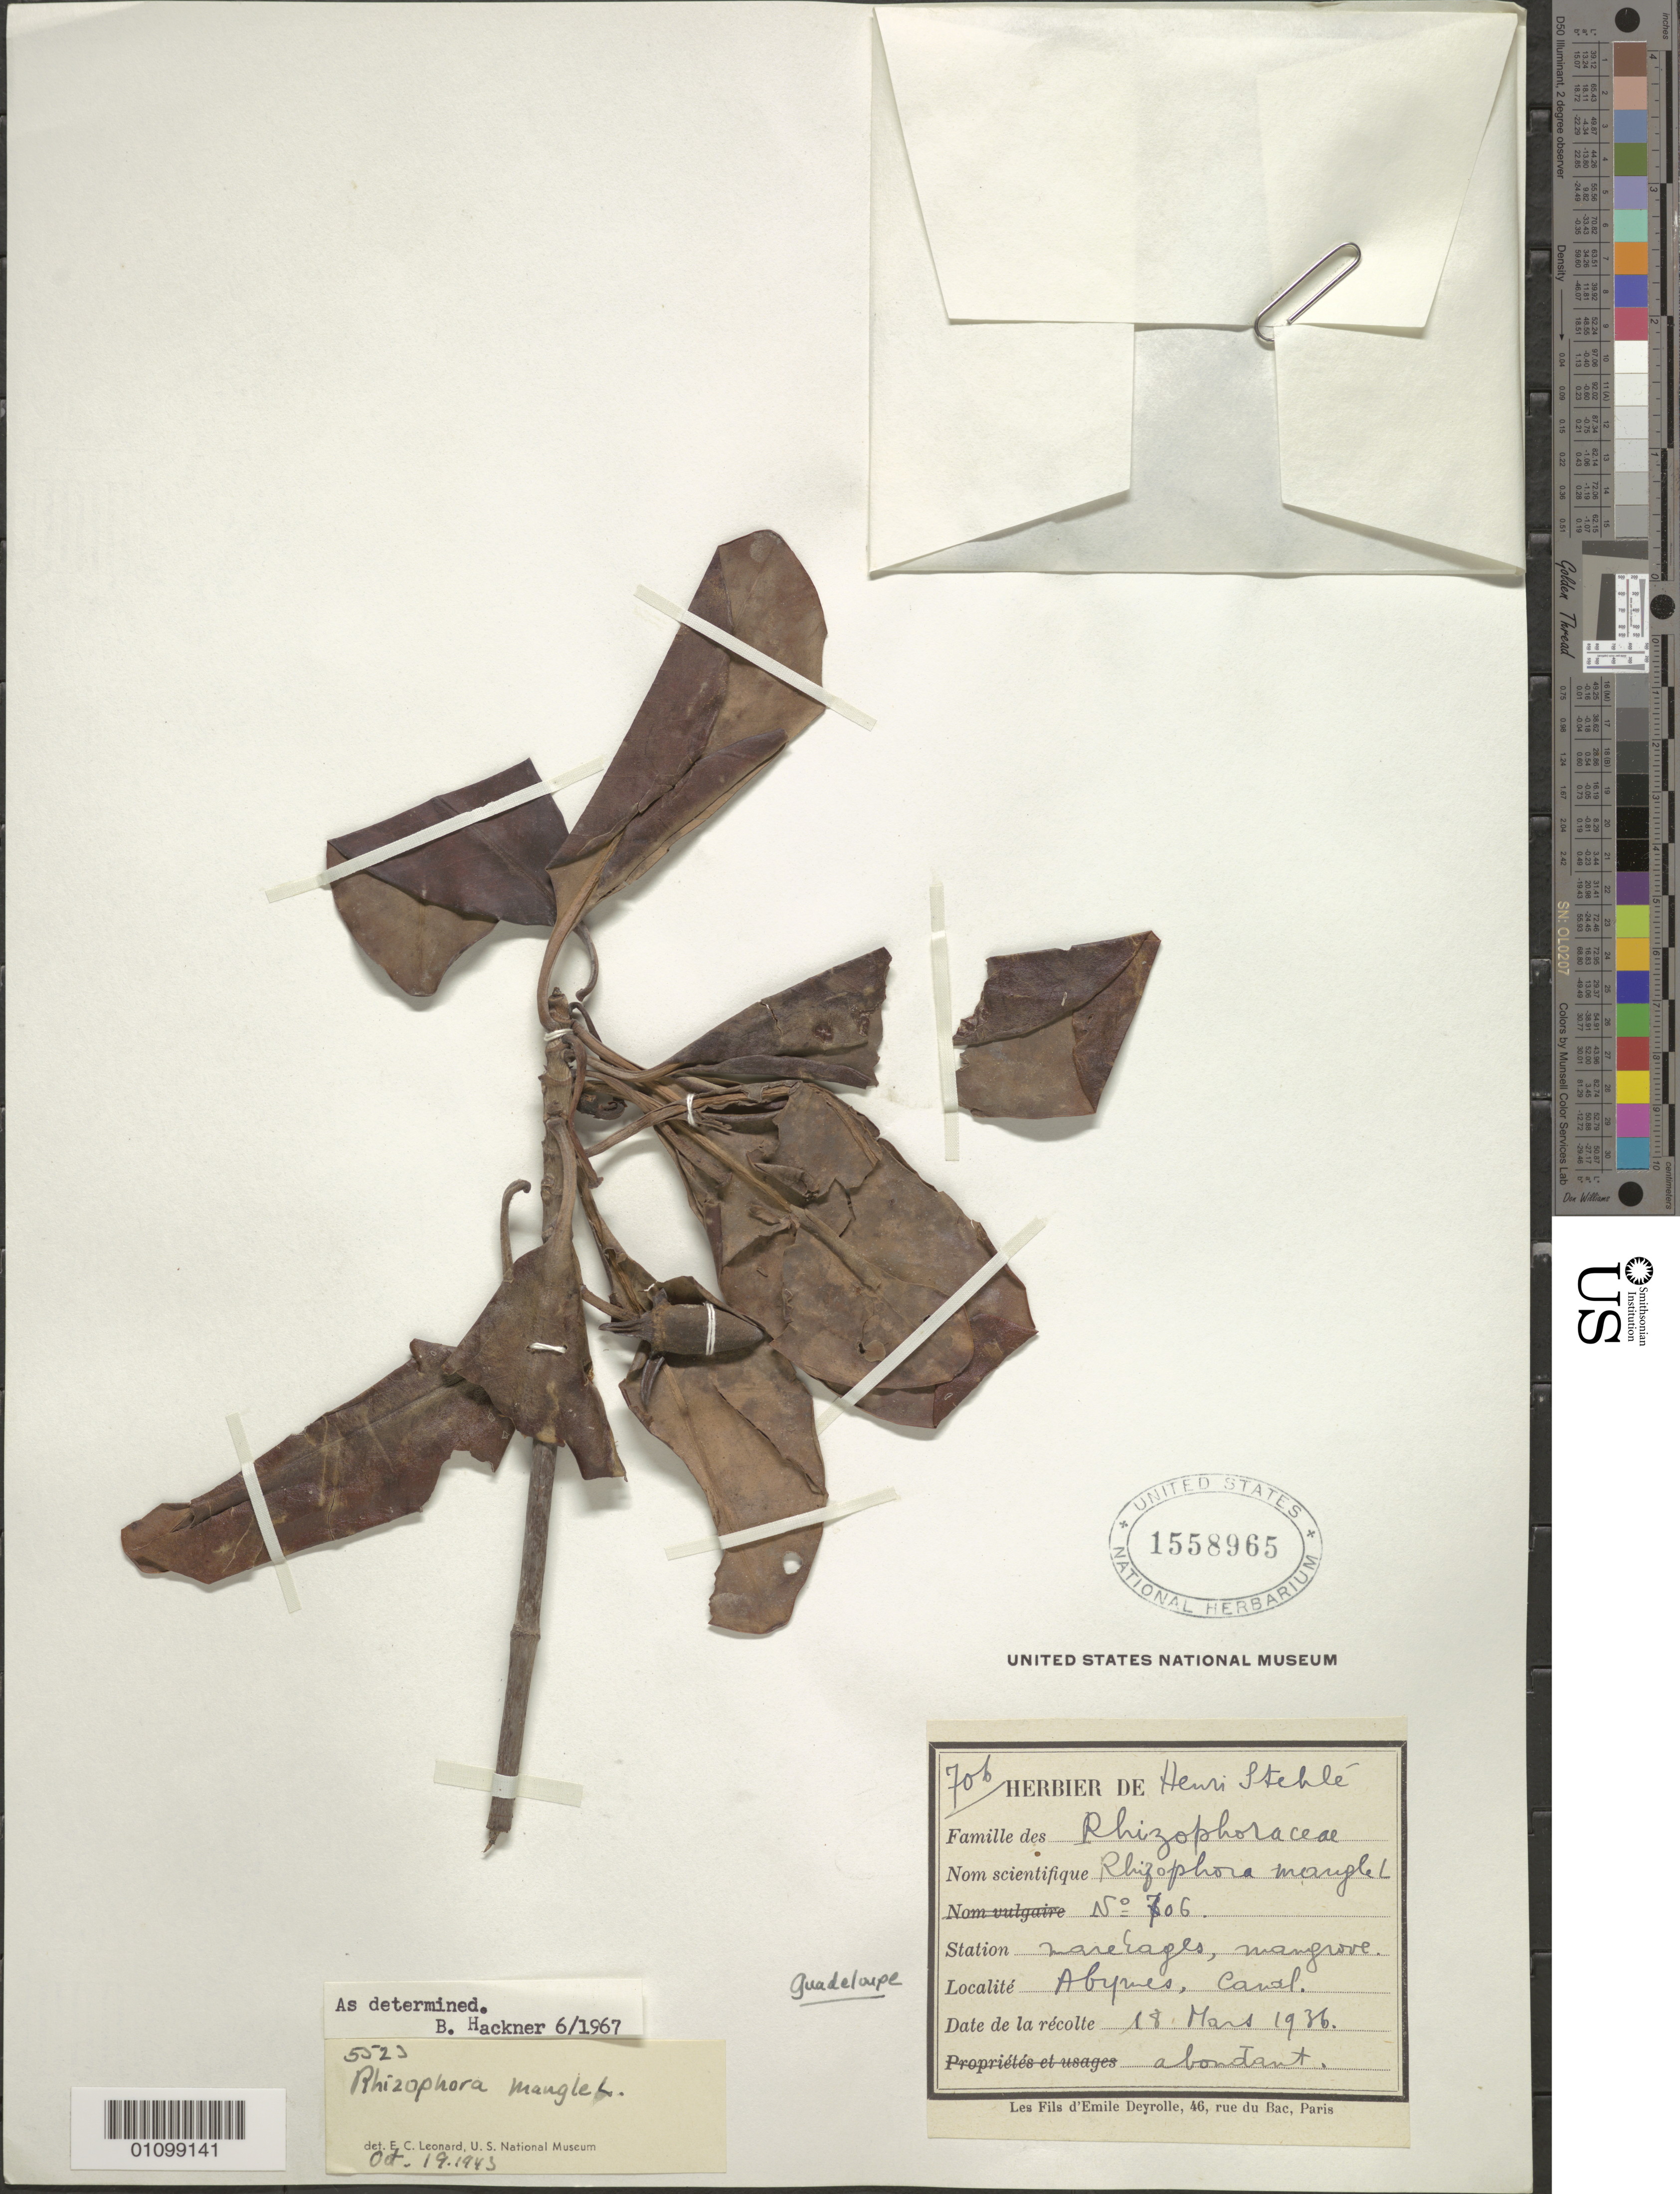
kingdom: Plantae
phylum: Tracheophyta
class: Magnoliopsida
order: Malpighiales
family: Rhizophoraceae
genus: Rhizophora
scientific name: Rhizophora mangle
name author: L.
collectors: H. Stehlé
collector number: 706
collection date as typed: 18 Mar 1936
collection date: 1936-03-18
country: Guadeloupe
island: Grande Terre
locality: Abymes, Canal.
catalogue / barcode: US 1558965